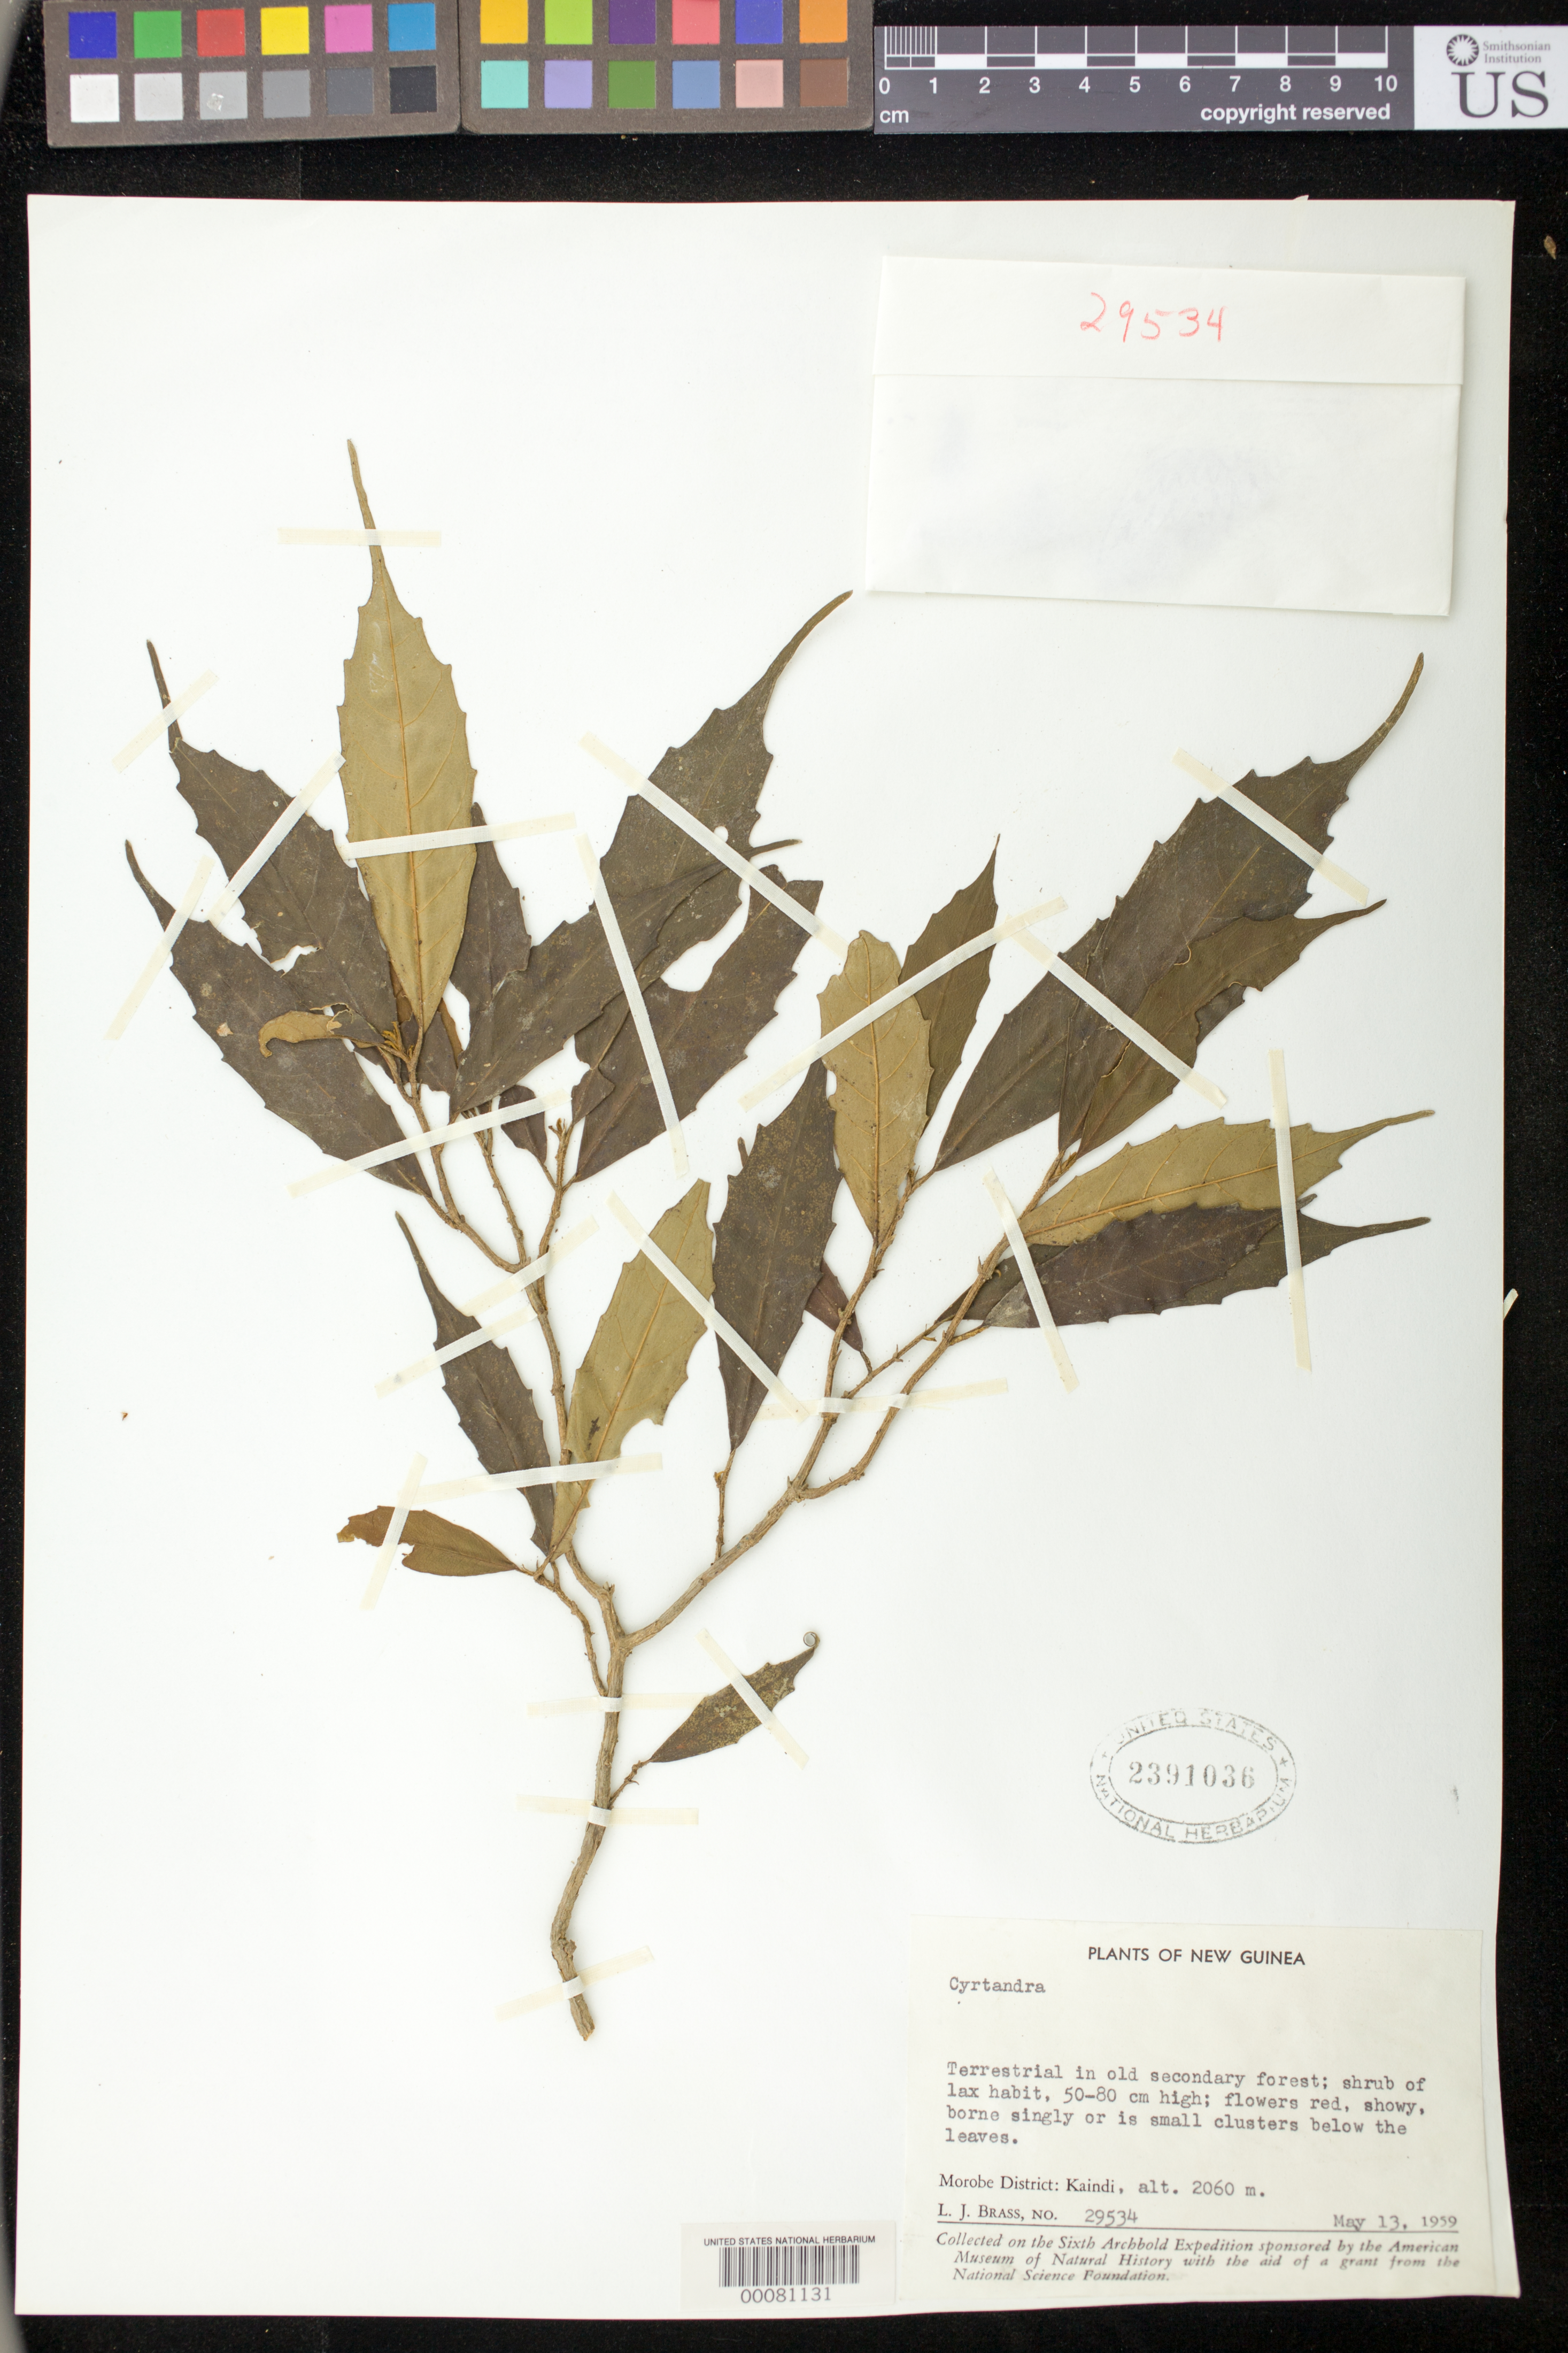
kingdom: Plantae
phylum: Tracheophyta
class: Magnoliopsida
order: Lamiales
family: Gesneriaceae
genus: Cyrtandra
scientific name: Cyrtandra sp.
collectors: L. J. Brass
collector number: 29534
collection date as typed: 13 May 1959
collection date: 1959-05-13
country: Papua New Guinea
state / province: Morobe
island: New Guinea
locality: Morobe district, kaindi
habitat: Terrestrial in old secondary forest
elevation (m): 2060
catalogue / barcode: US 2391036